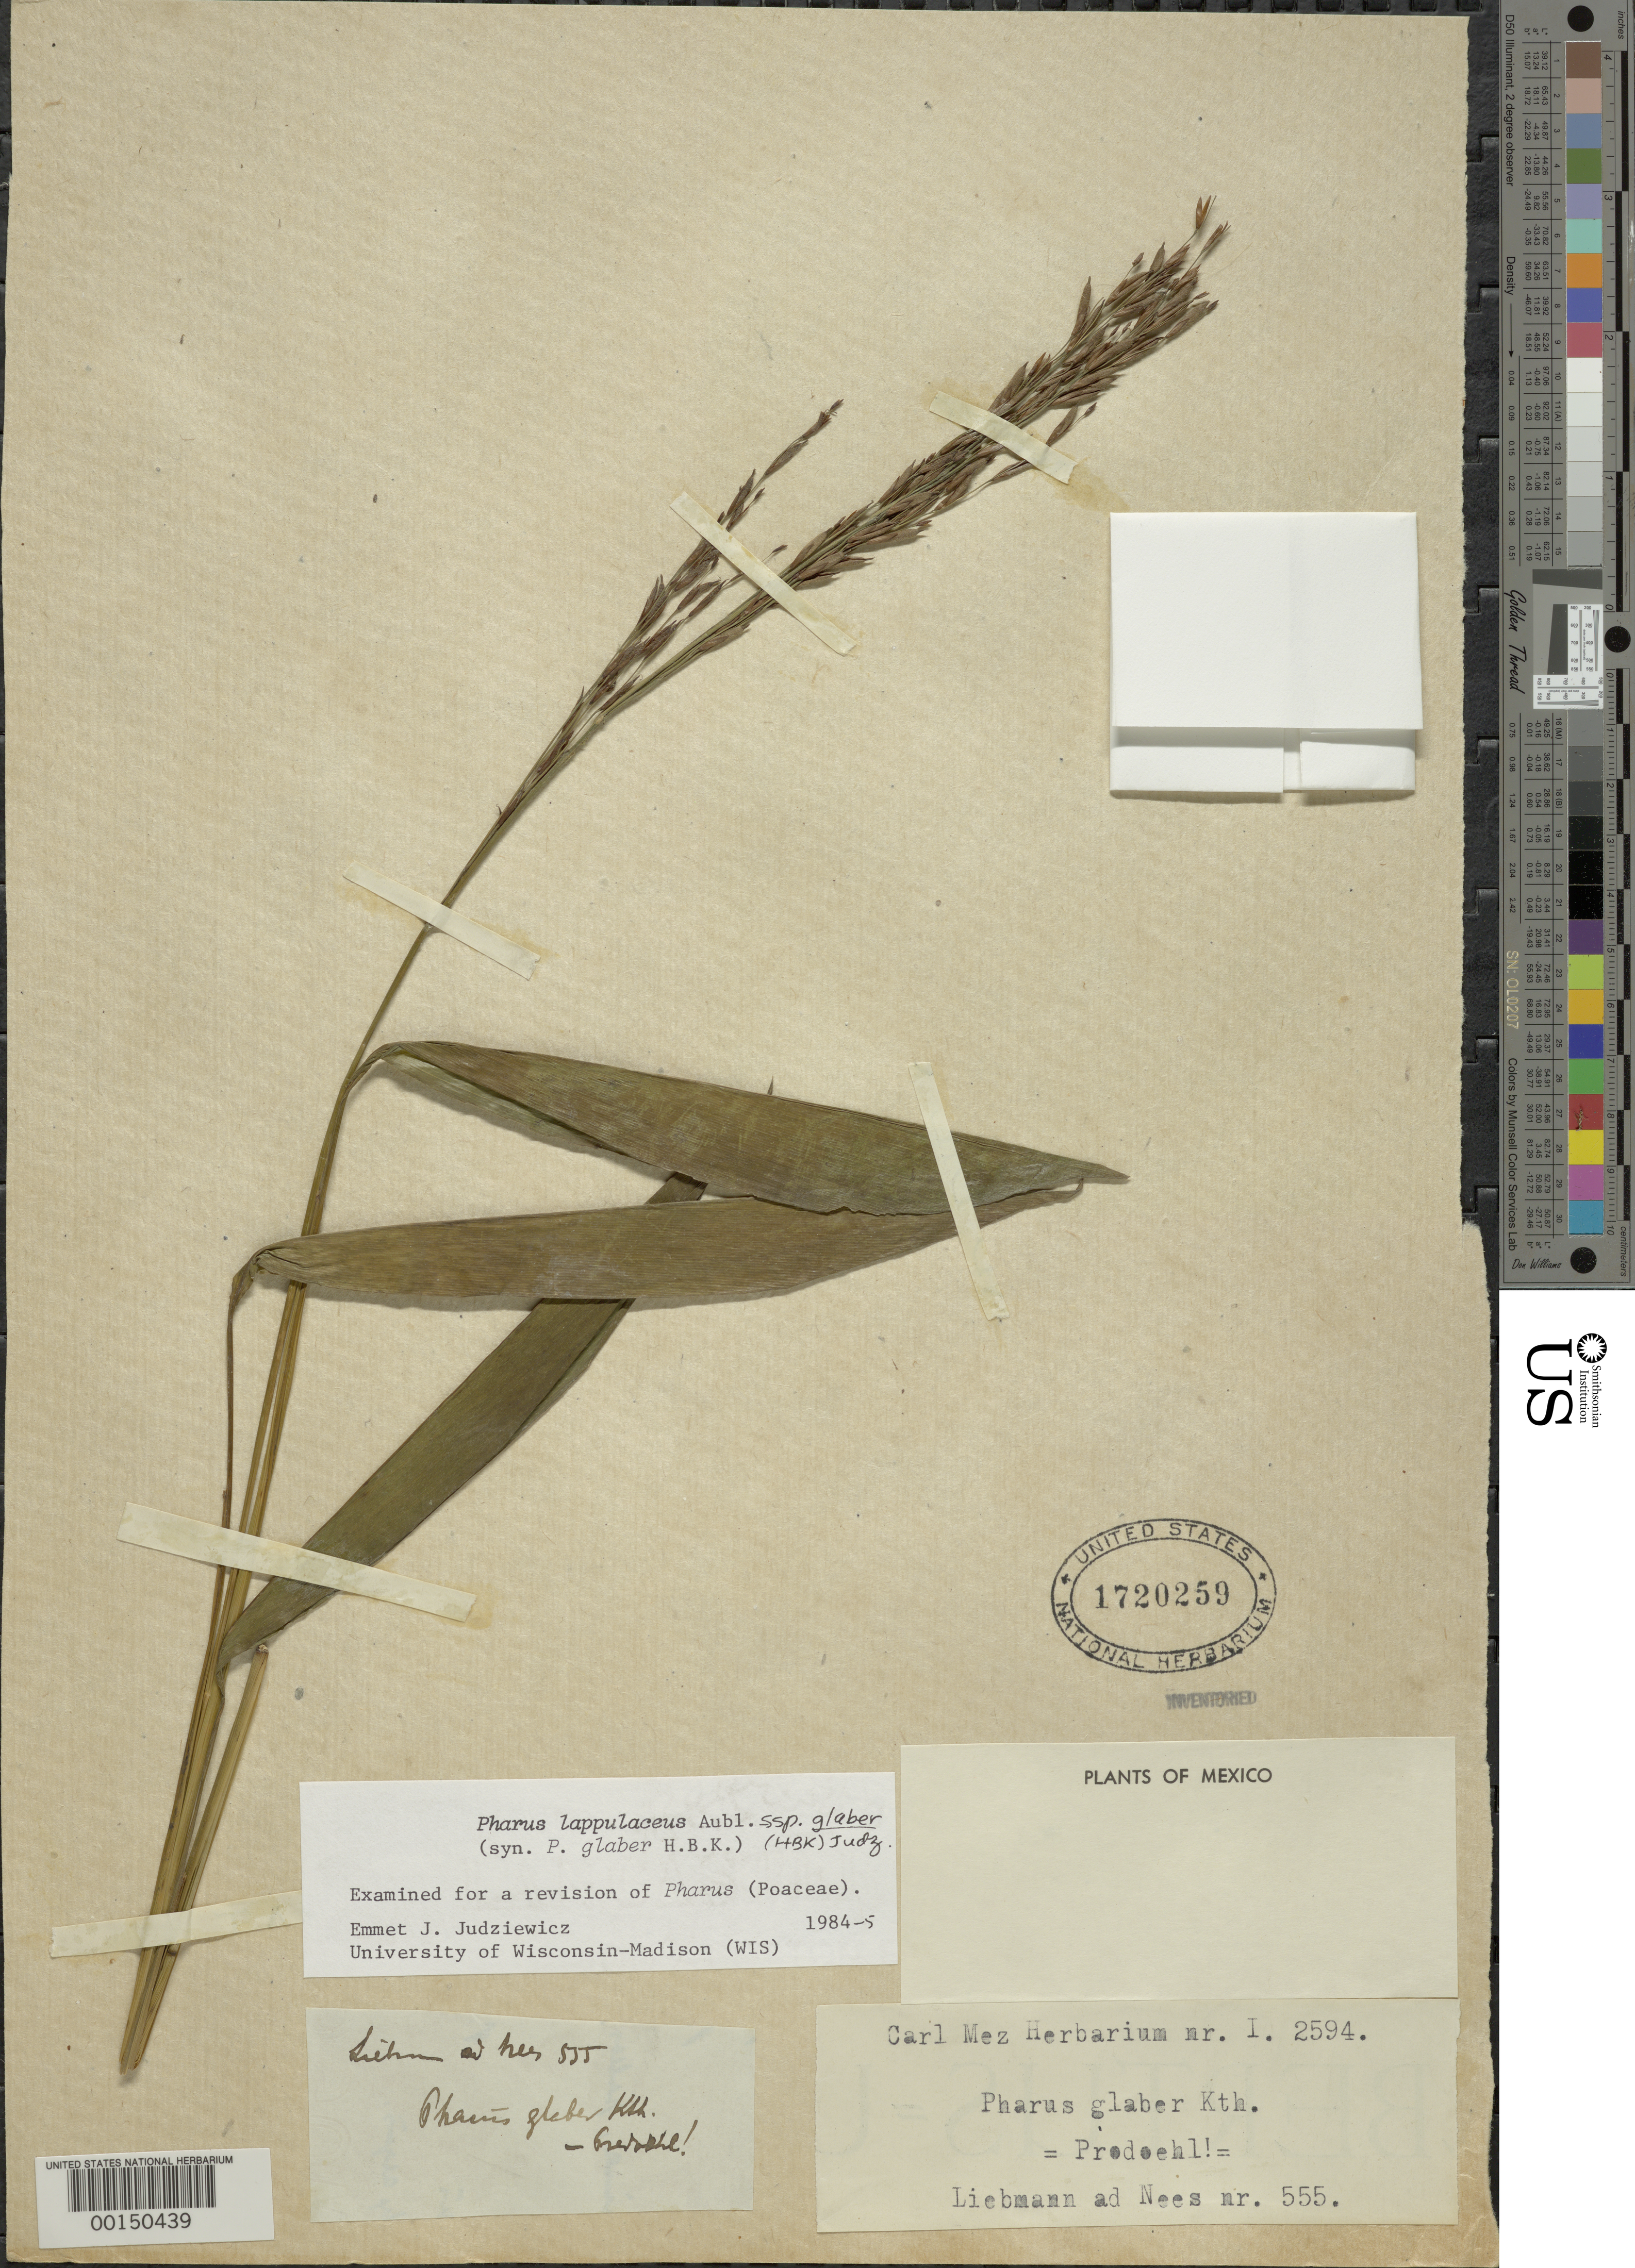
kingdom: Plantae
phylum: Tracheophyta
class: Liliopsida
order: Poales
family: Poaceae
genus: Pharus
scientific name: Pharus lappulaceus subsp. glaber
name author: (Kunth) Judz.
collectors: F. M. Liebmann & -. Nees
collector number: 555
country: Mexico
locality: E of Monserrat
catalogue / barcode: US 1720259